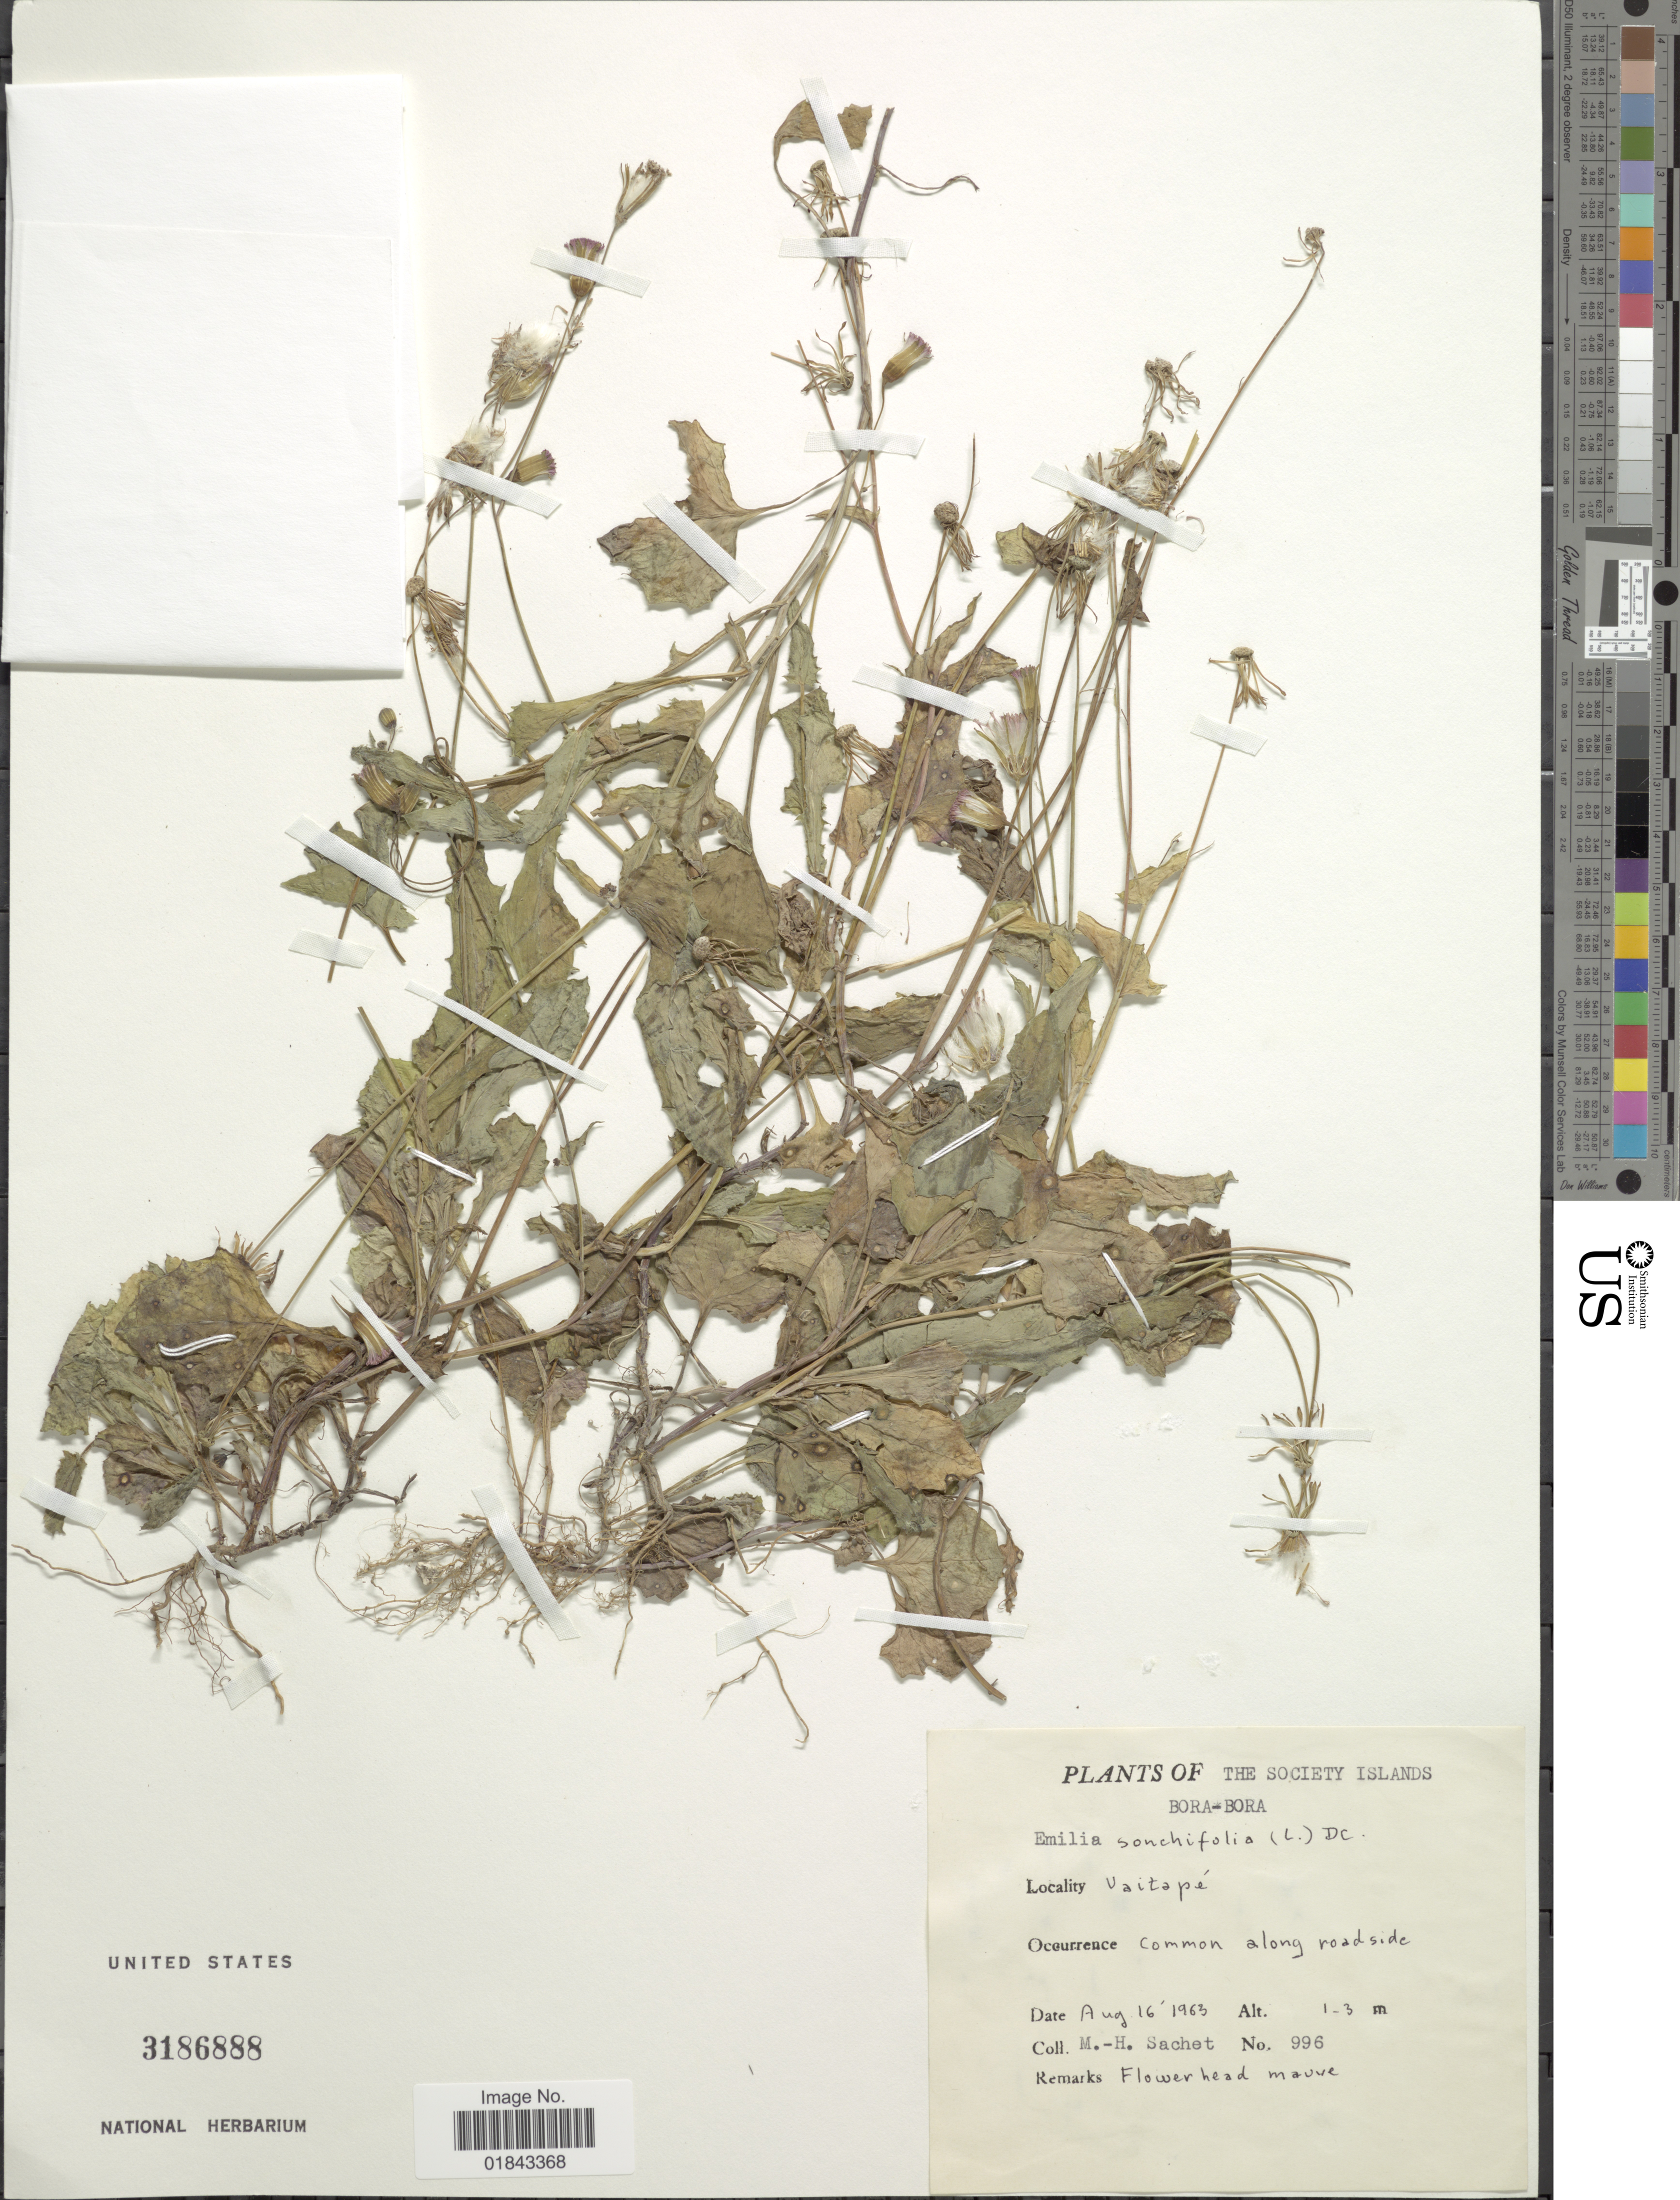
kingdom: Plantae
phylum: Tracheophyta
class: Magnoliopsida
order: Asterales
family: Asteraceae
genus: Emilia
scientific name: Emilia sonchifolia var. javanica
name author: (Burm. f.) Mattf.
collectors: M.-H. Sachet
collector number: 996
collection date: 1963-08-16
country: French Polynesia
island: Bora Bora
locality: The Society Islands, Bora-Bora, Vaitapé, common along roadside.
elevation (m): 1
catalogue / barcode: US 3186888